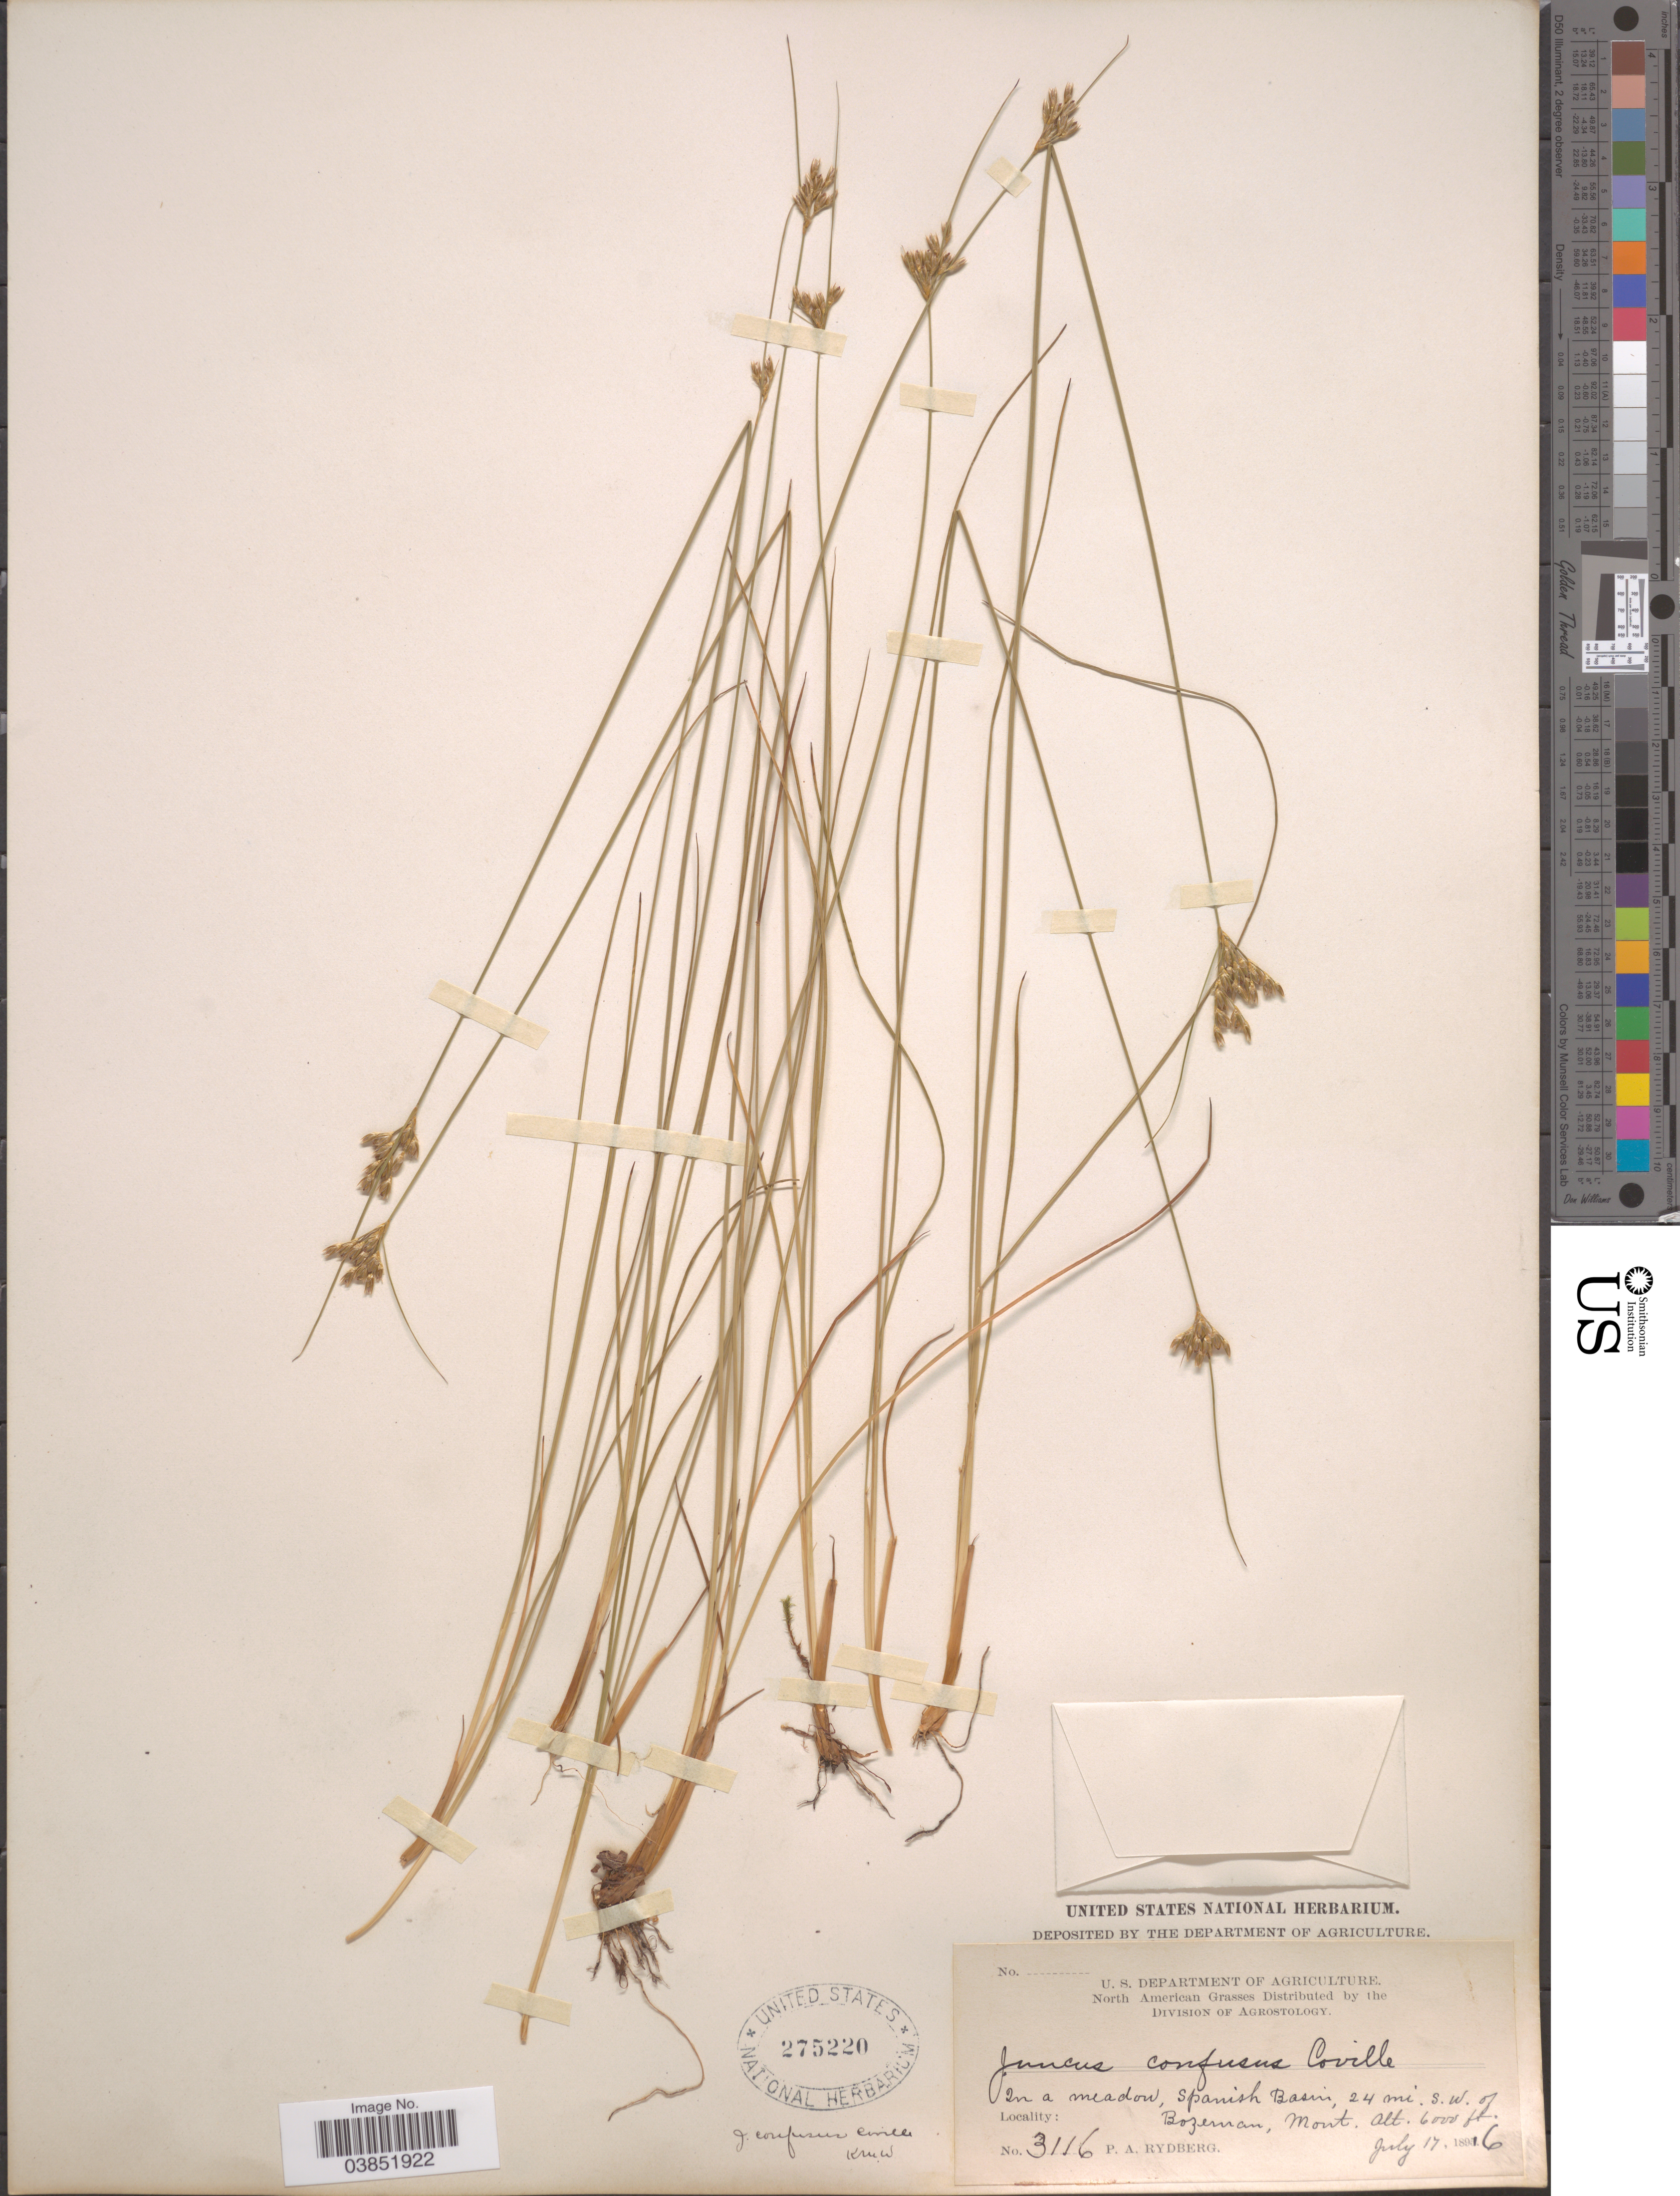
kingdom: Plantae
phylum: Tracheophyta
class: Liliopsida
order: Poales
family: Juncaceae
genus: Juncus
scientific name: Juncus confusus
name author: Coville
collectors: P. A. Rydberg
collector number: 3116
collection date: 1896-07-17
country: United States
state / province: Montana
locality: In a meadow, Spanish Basin, 24 mi. S.W. of Bozeman.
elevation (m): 1829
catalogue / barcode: US 275220